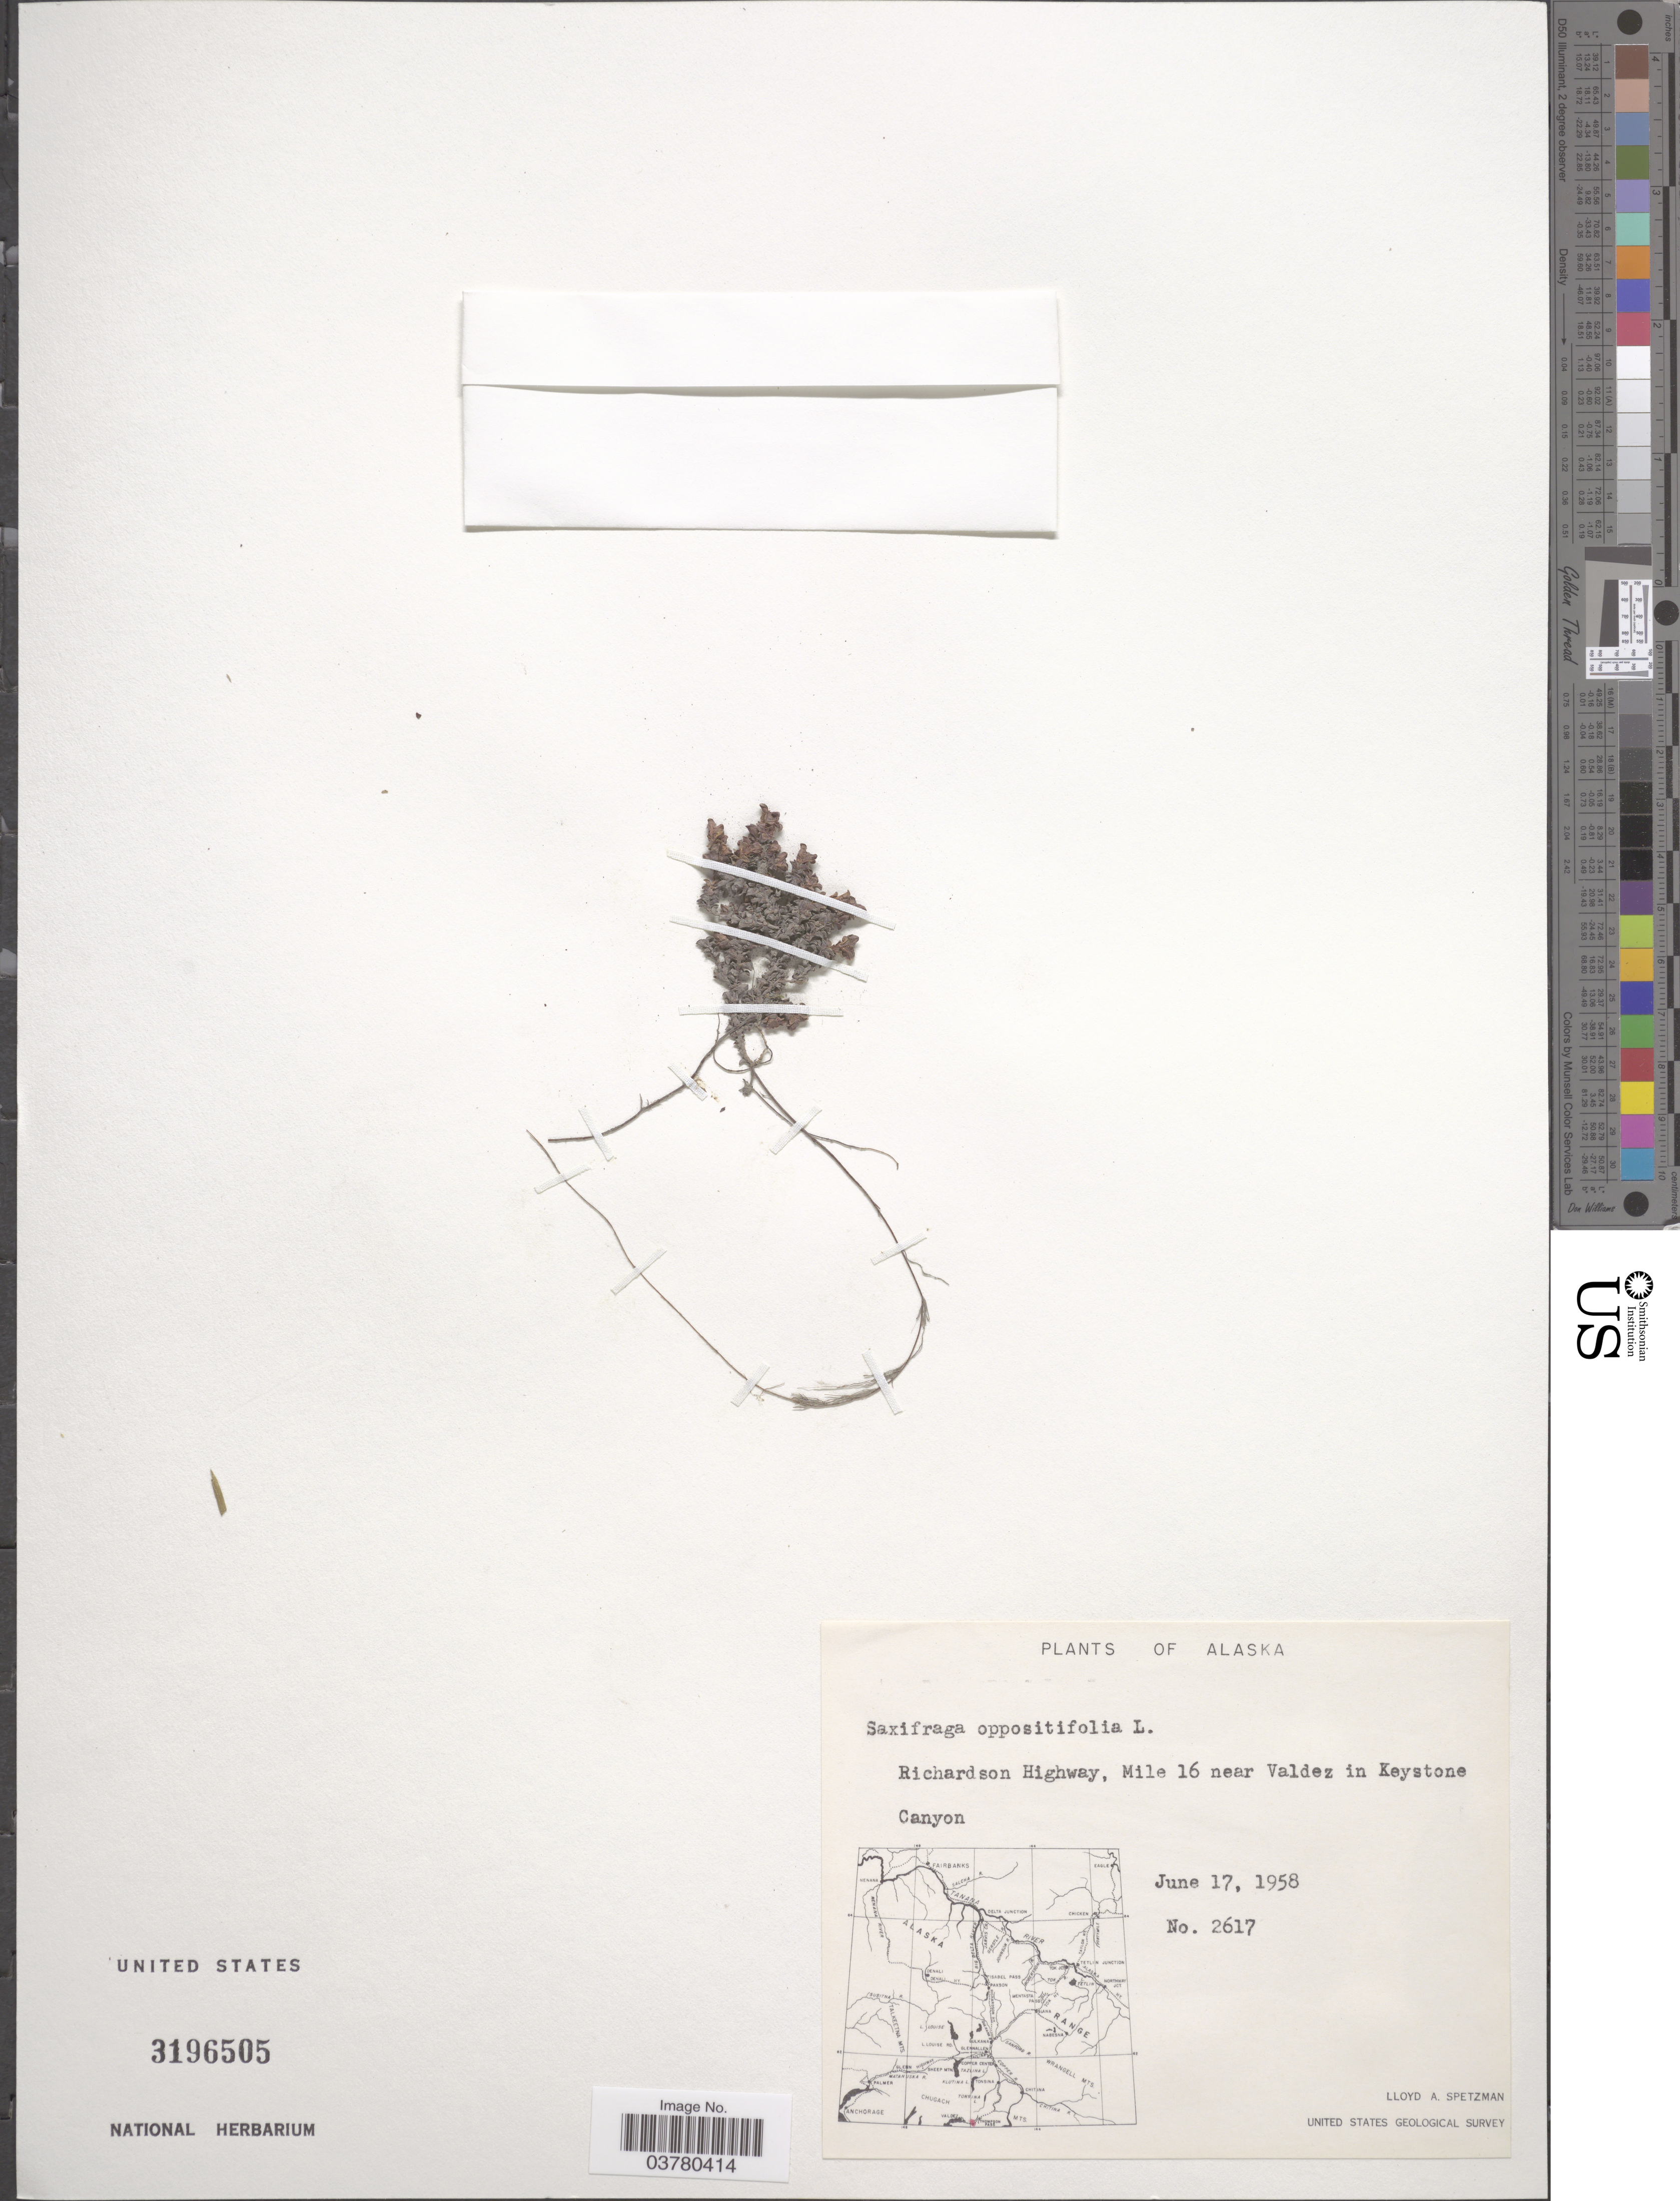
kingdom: Plantae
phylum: Tracheophyta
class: Magnoliopsida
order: Saxifragales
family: Saxifragaceae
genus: Saxifraga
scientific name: Saxifraga oppositifolia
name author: L.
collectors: L. Spetzman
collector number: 2617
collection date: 1958-06-17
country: United States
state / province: Alaska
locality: Richardson Highway, Mile 16 near Valdez in Keystone Canyon. United States Geological Survey.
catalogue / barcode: US 3196505